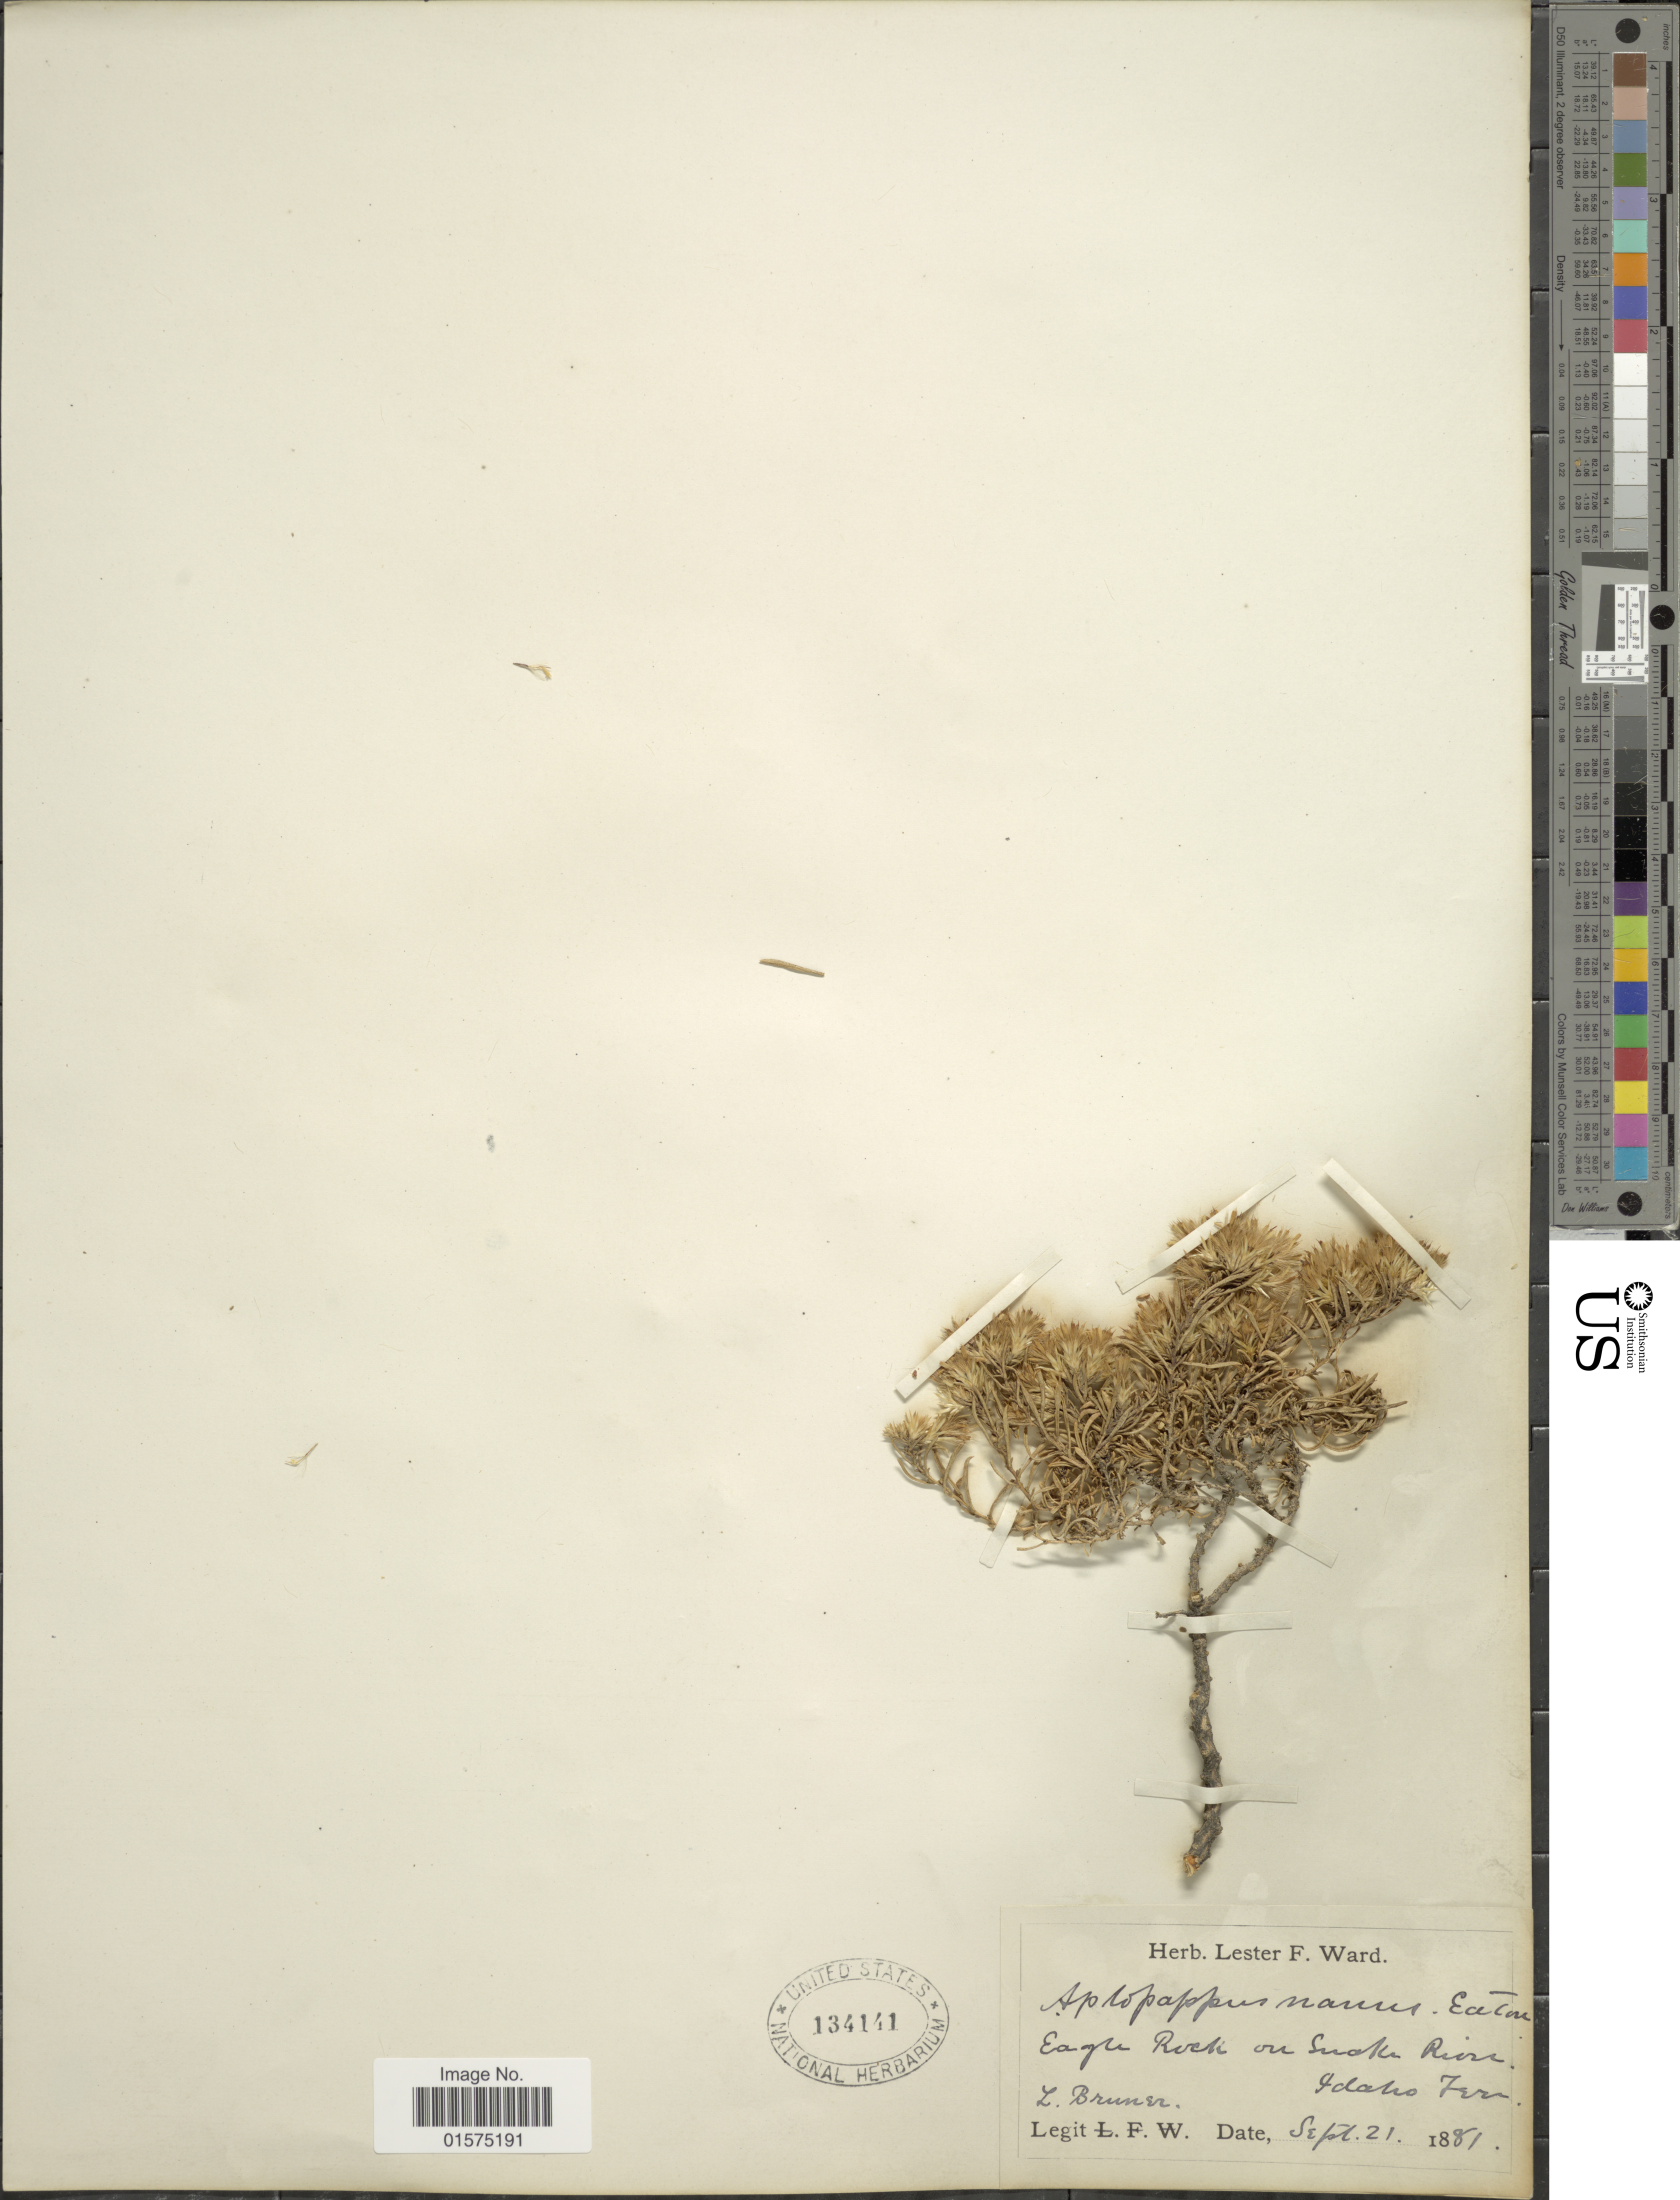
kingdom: Plantae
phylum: Tracheophyta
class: Magnoliopsida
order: Asterales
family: Asteraceae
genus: Ericameria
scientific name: Ericameria nana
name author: Nutt.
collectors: L. Bruner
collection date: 1881-09-21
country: United States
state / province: Idaho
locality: Eagle Rock on Suck River. Idaho Fern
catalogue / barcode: US 134141